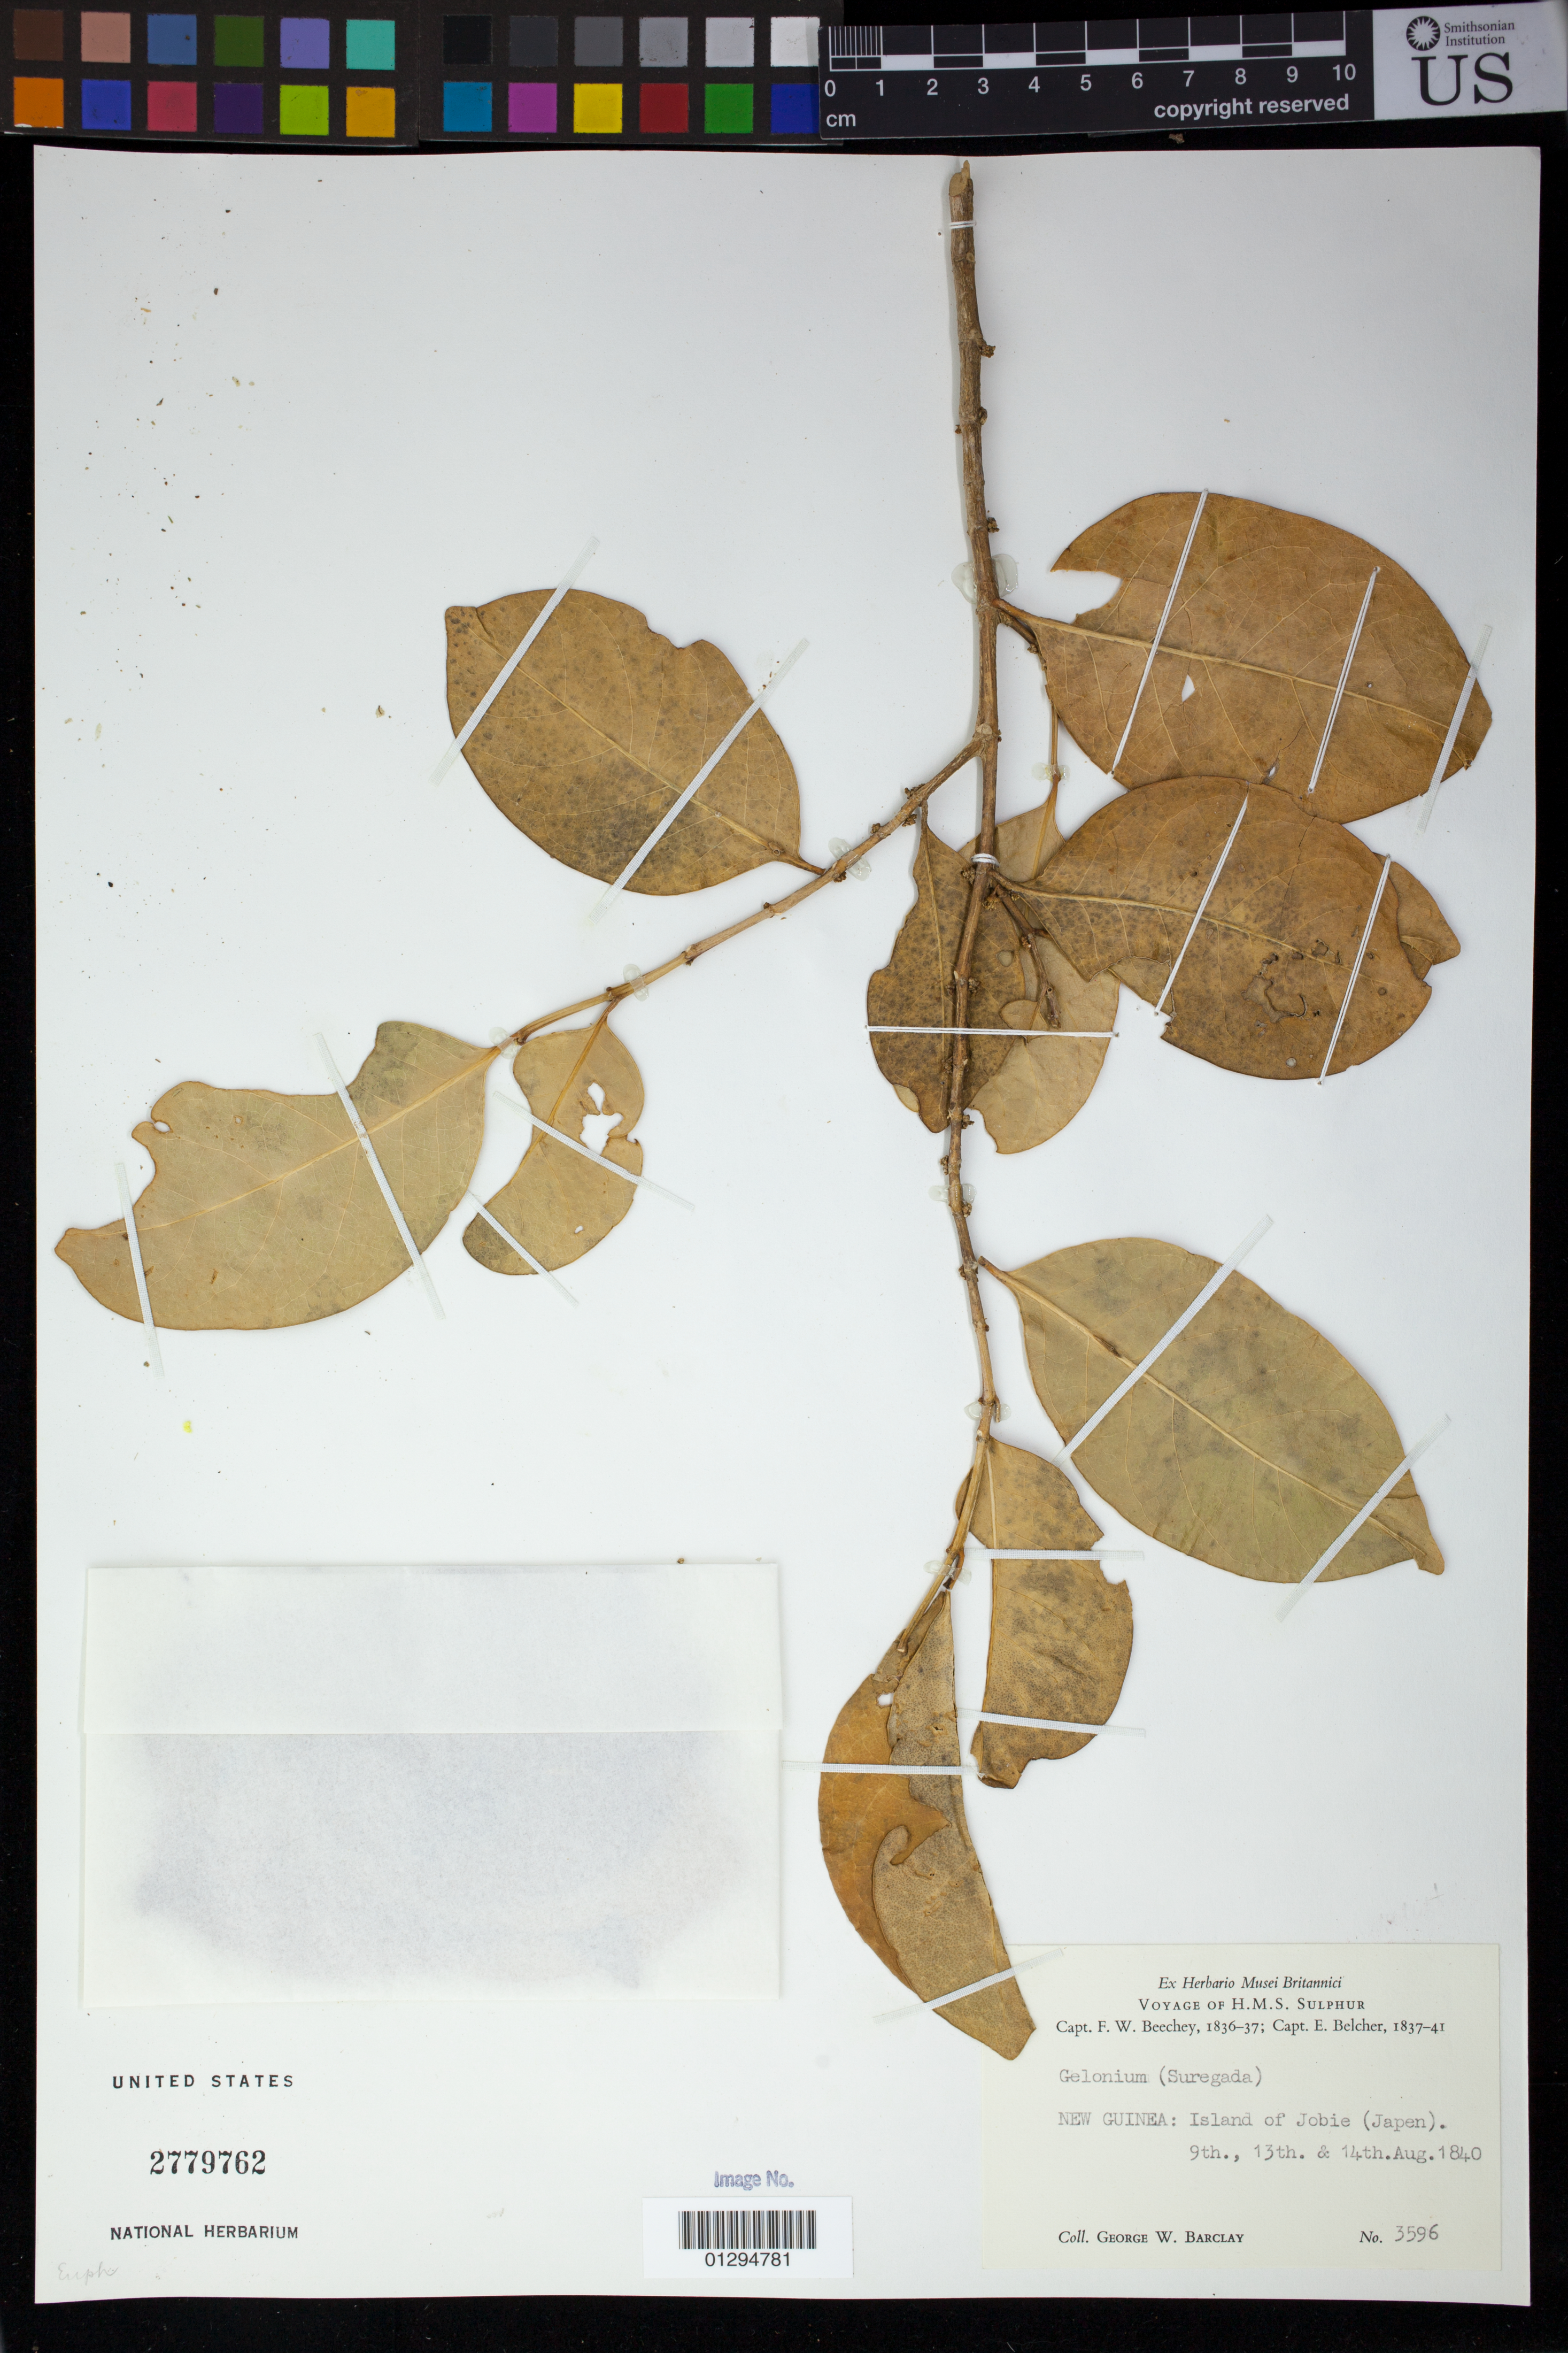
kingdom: Plantae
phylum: Tracheophyta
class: Magnoliopsida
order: Malpighiales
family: Euphorbiaceae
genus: Suregada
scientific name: Suregada sp.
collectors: G. W. Barclay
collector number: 3596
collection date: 1840-08-09,1840-08-14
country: Indonesia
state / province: Papua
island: New Guinea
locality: New Guinea: Island of Jobie (Japen)[Pulau Japen].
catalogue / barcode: US 2779762